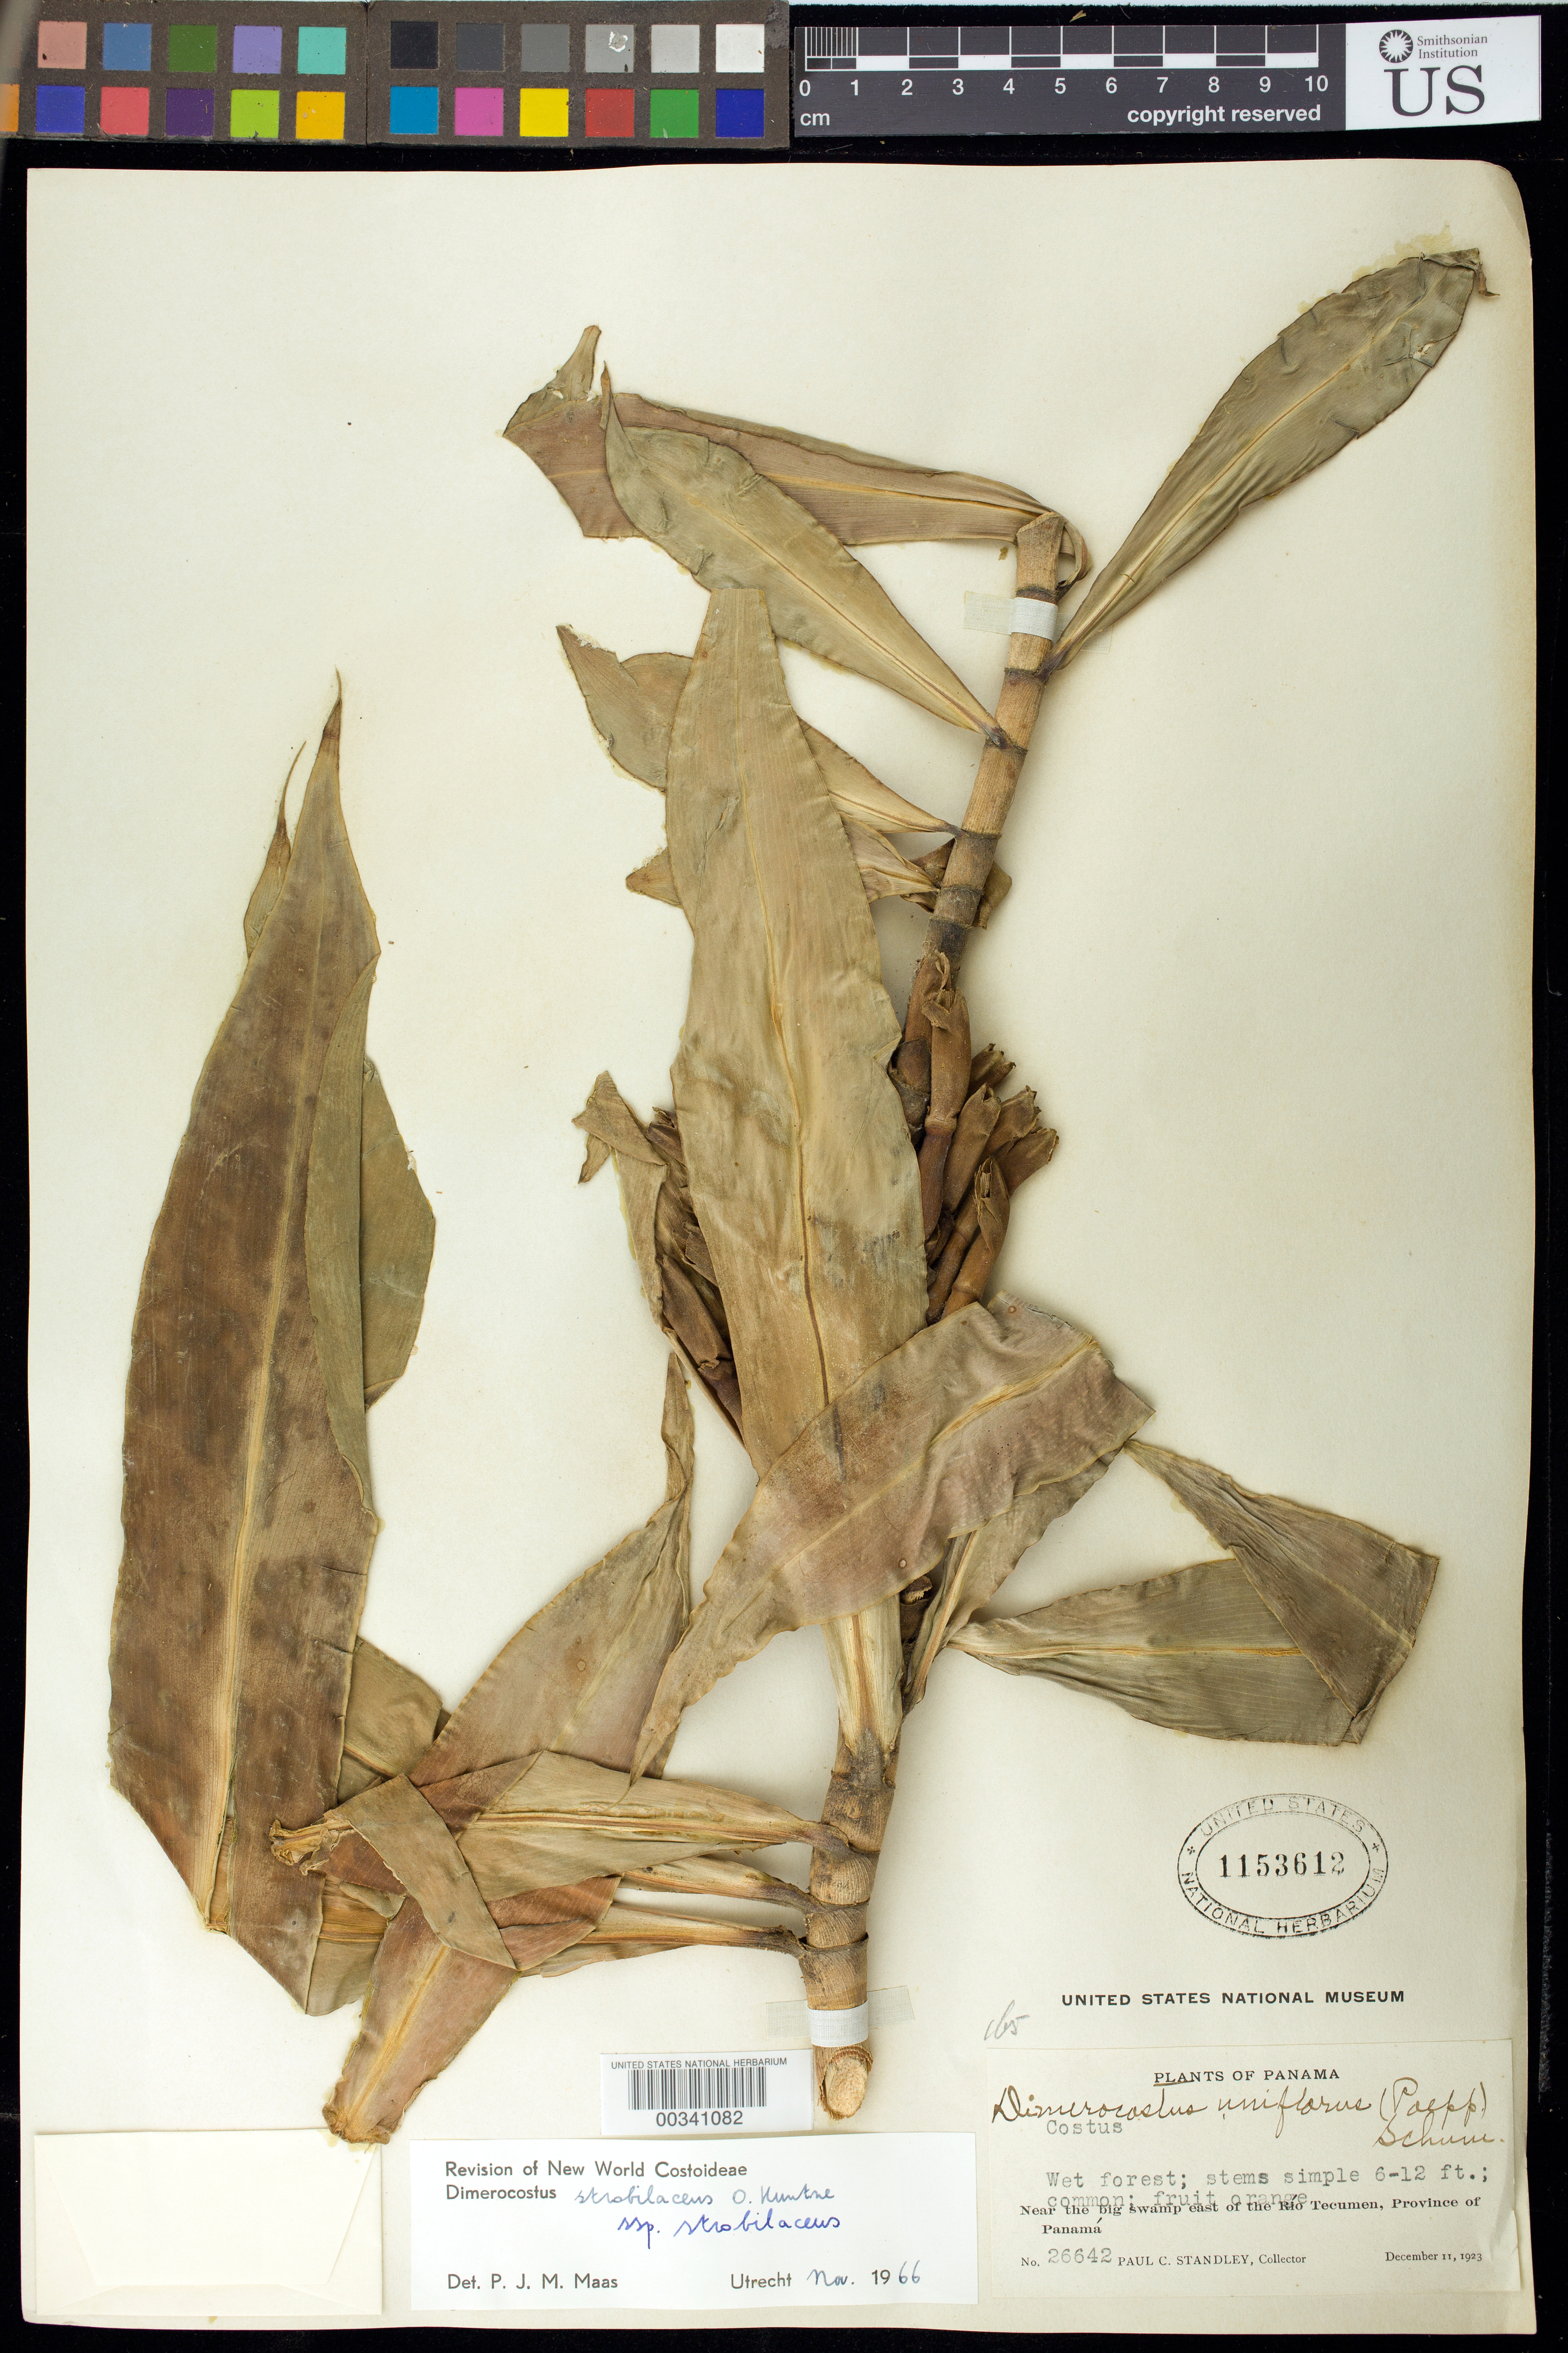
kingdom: Plantae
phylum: Tracheophyta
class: Liliopsida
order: Zingiberales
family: Costaceae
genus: Dimerocostus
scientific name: Dimerocostus strobilaceus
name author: Kuntze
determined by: Maas, Paul J. M.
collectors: P. C. Standley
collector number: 26642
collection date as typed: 11 Dec 1923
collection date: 1923-12-11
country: Panama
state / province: Panamá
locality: Near big swamp E of Rio Tecumen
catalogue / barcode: US 1153612